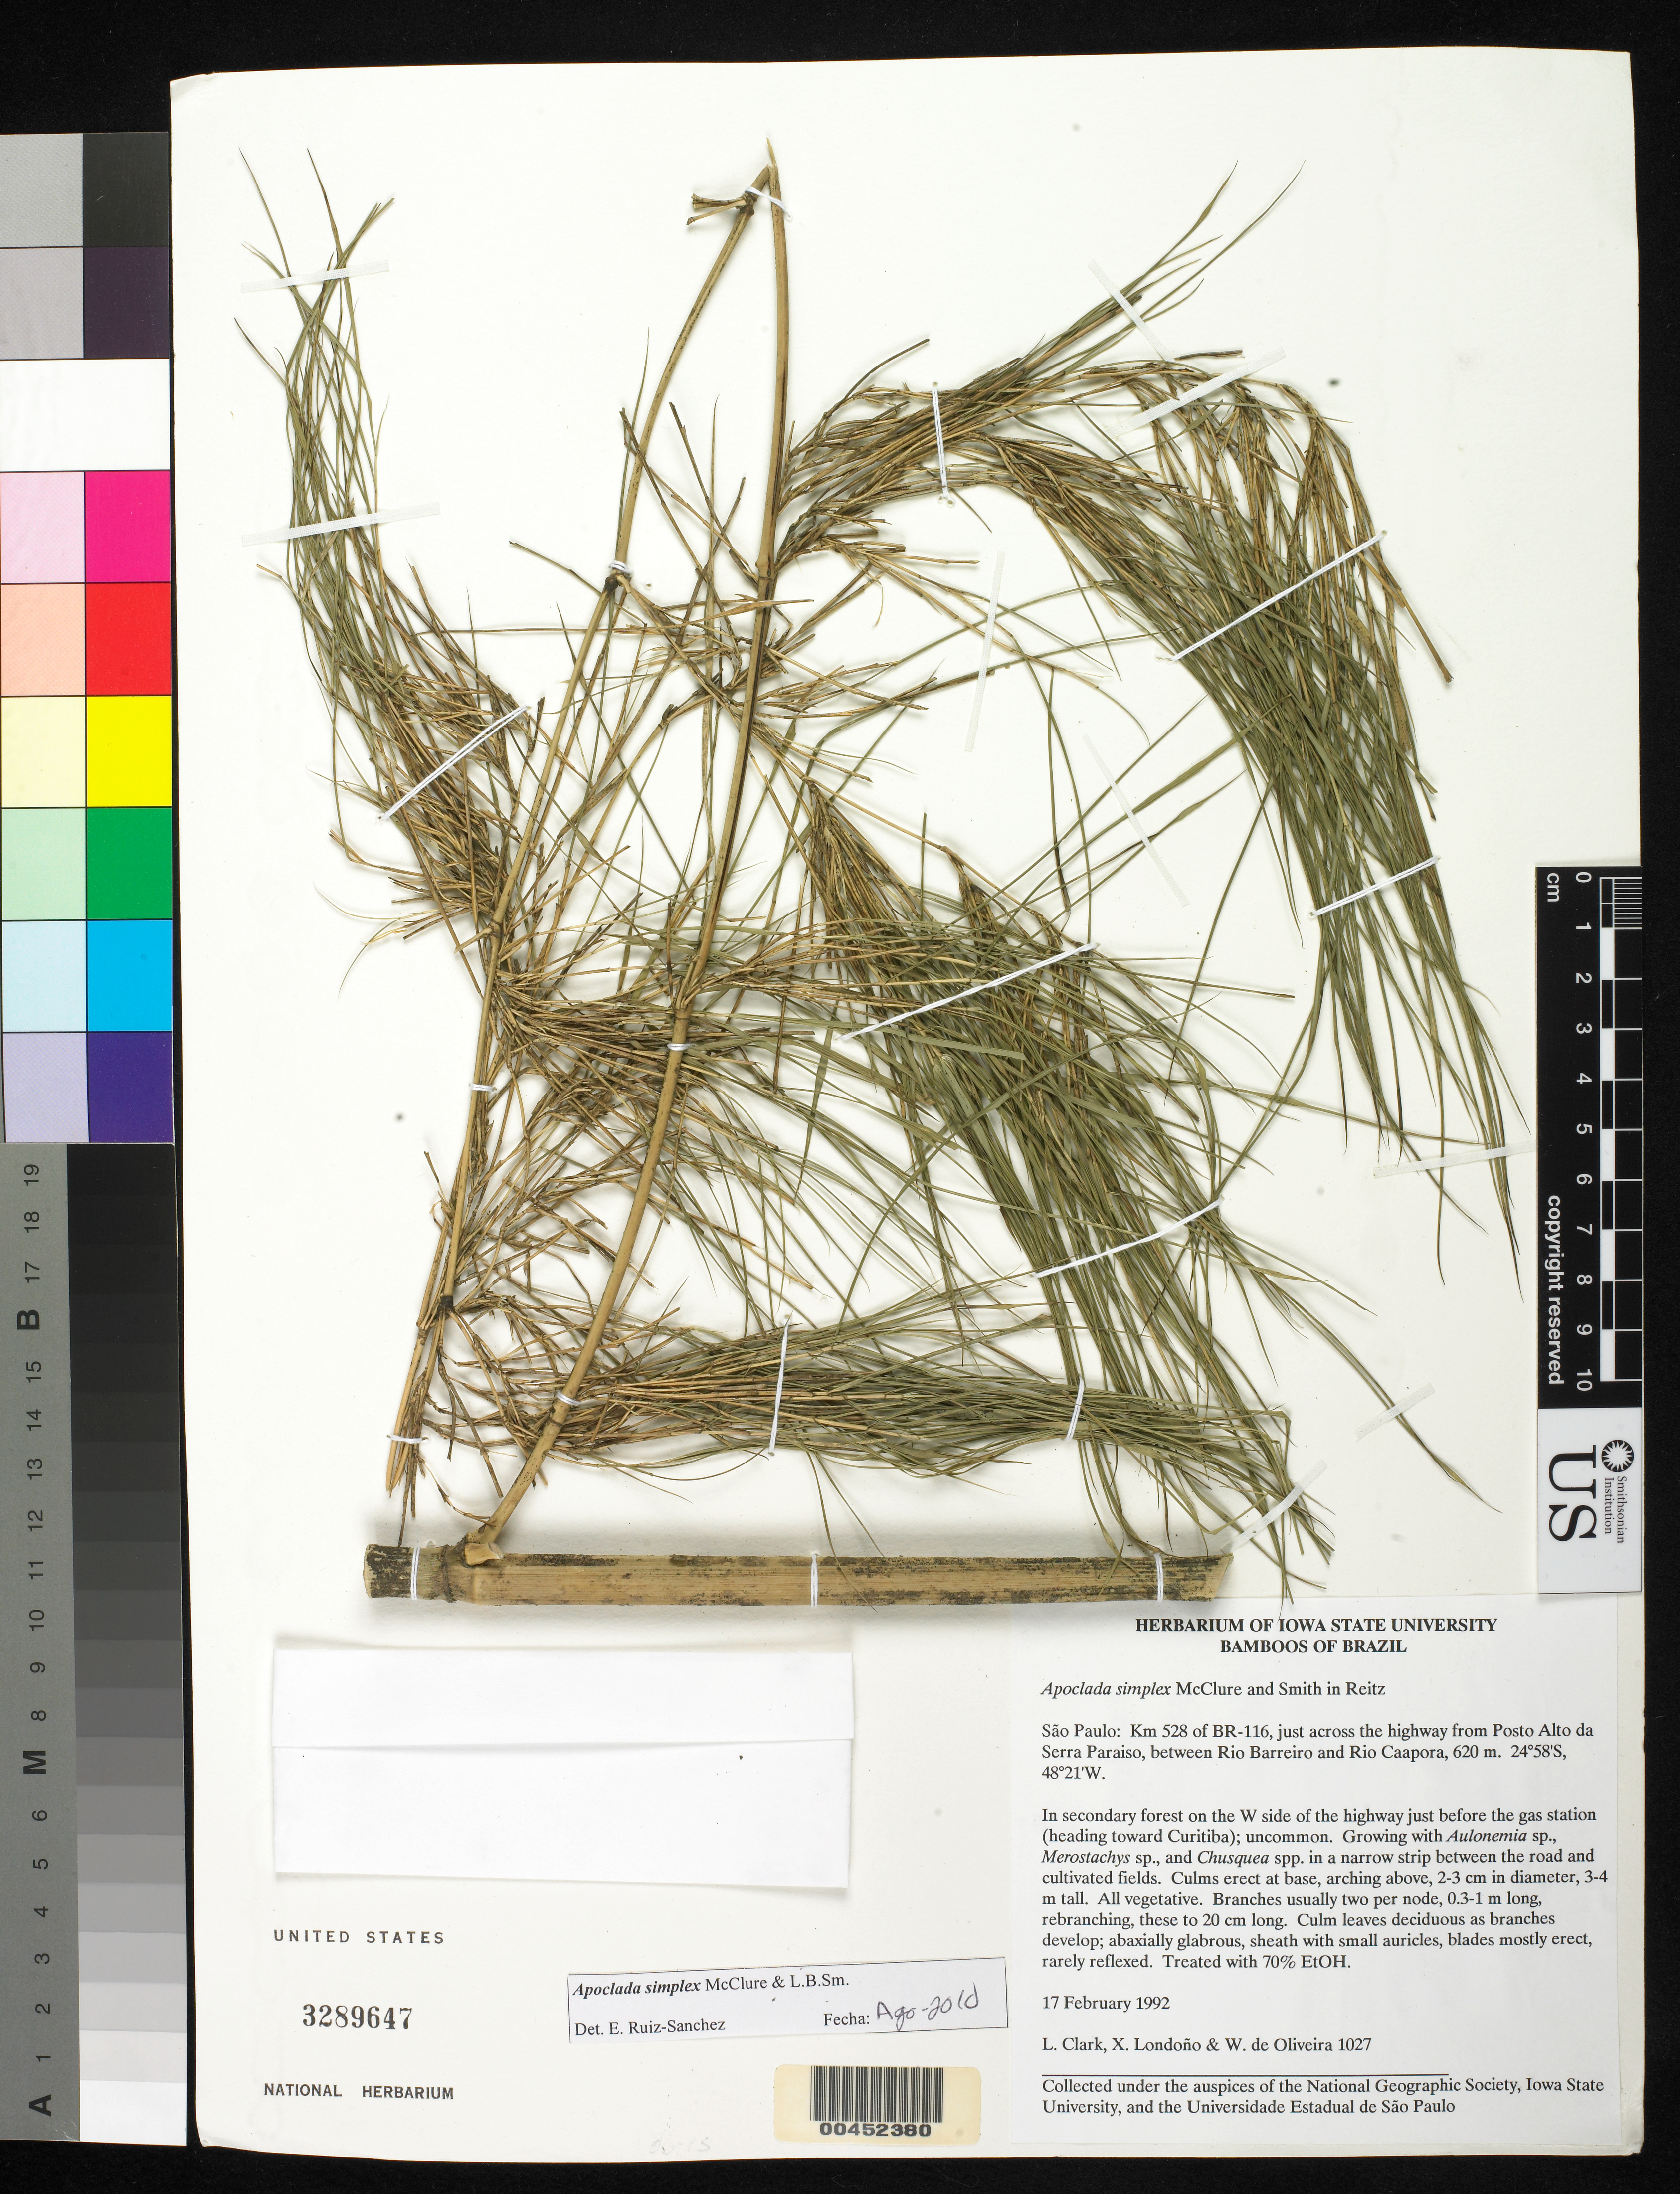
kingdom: Plantae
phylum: Tracheophyta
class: Liliopsida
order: Poales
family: Poaceae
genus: Apoclada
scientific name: Apoclada simplex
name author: McClure & L.B. Sm. in Reitz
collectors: L. G. Clark, X. Londoño & W. De Oliveira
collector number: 1027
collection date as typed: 17 Feb 1992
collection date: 1992-02-17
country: Brazil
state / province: São Paulo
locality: Km 528 of br116, just across the highway from posto alto da serra paraiso, between rio barreiro and rio caapora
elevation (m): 620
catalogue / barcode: US 3289647